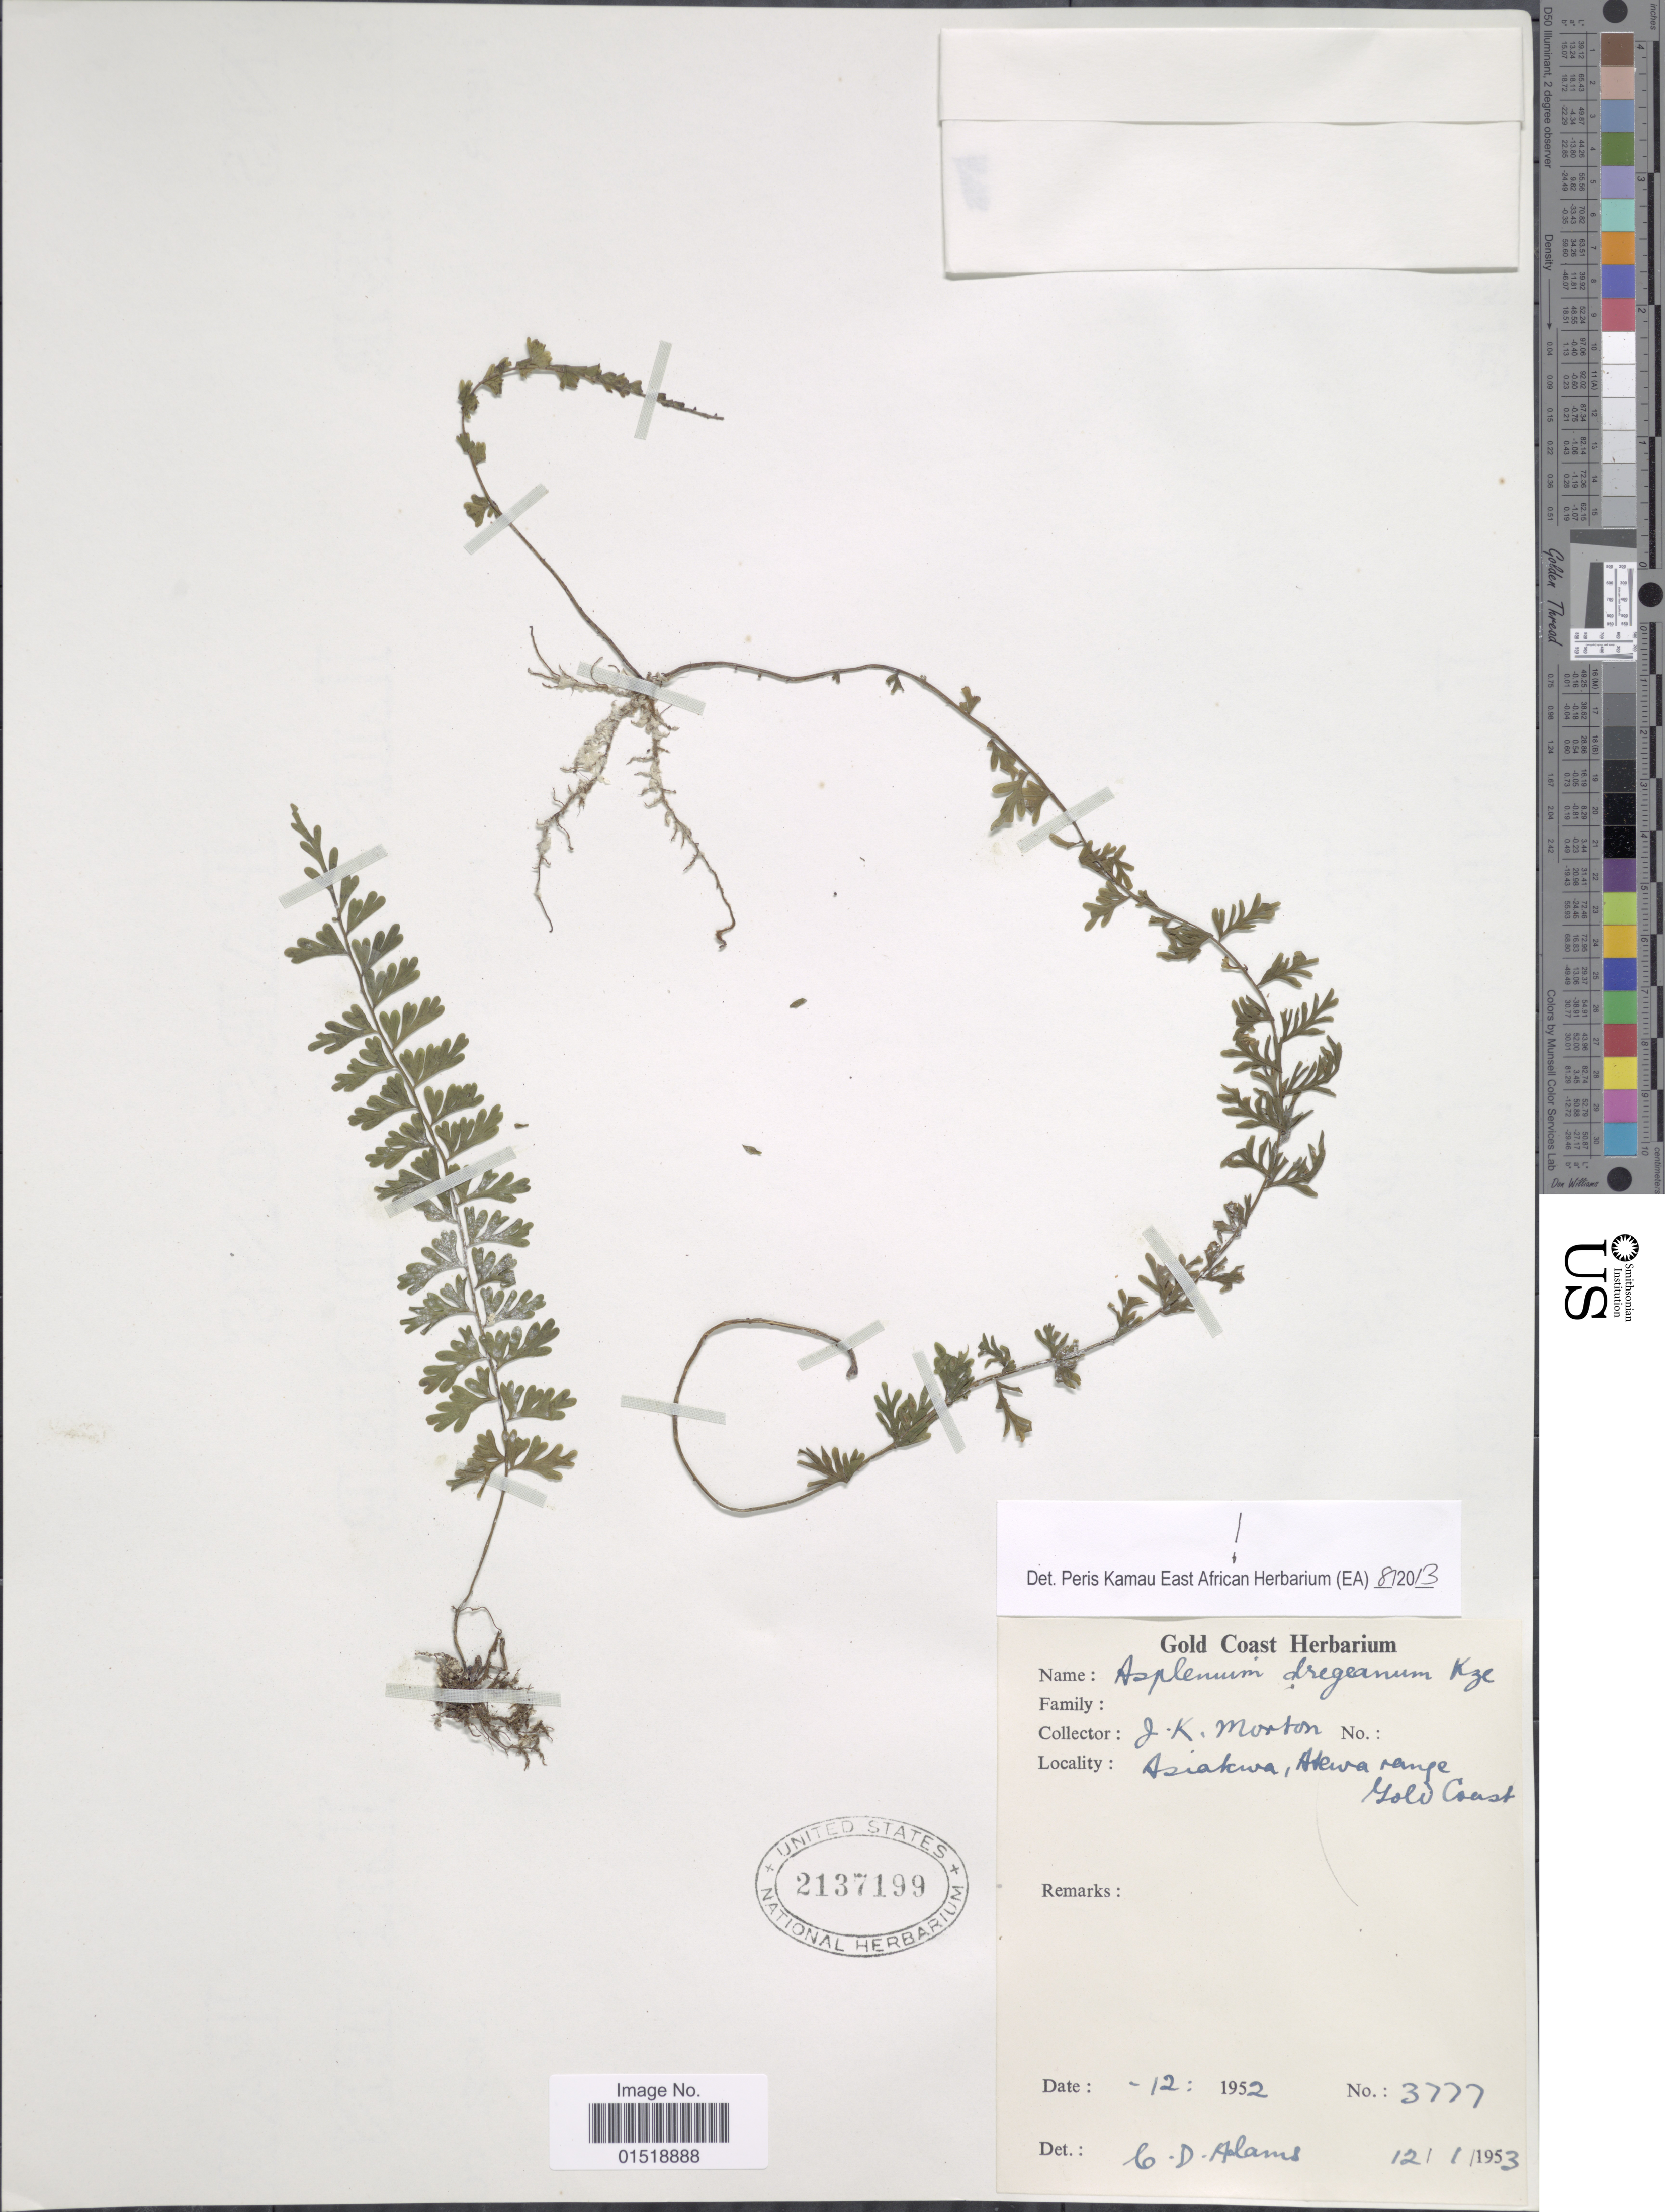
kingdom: Plantae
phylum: Tracheophyta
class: Polypodiopsida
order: Polypodiales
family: Aspleniaceae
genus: Asplenium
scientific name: Asplenium dregeanum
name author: Kunze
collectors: J. K. Morton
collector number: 3777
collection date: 1952-12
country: Ghana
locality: Asiakwa, Akwa range, Gold Coast.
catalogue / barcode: US 2137199